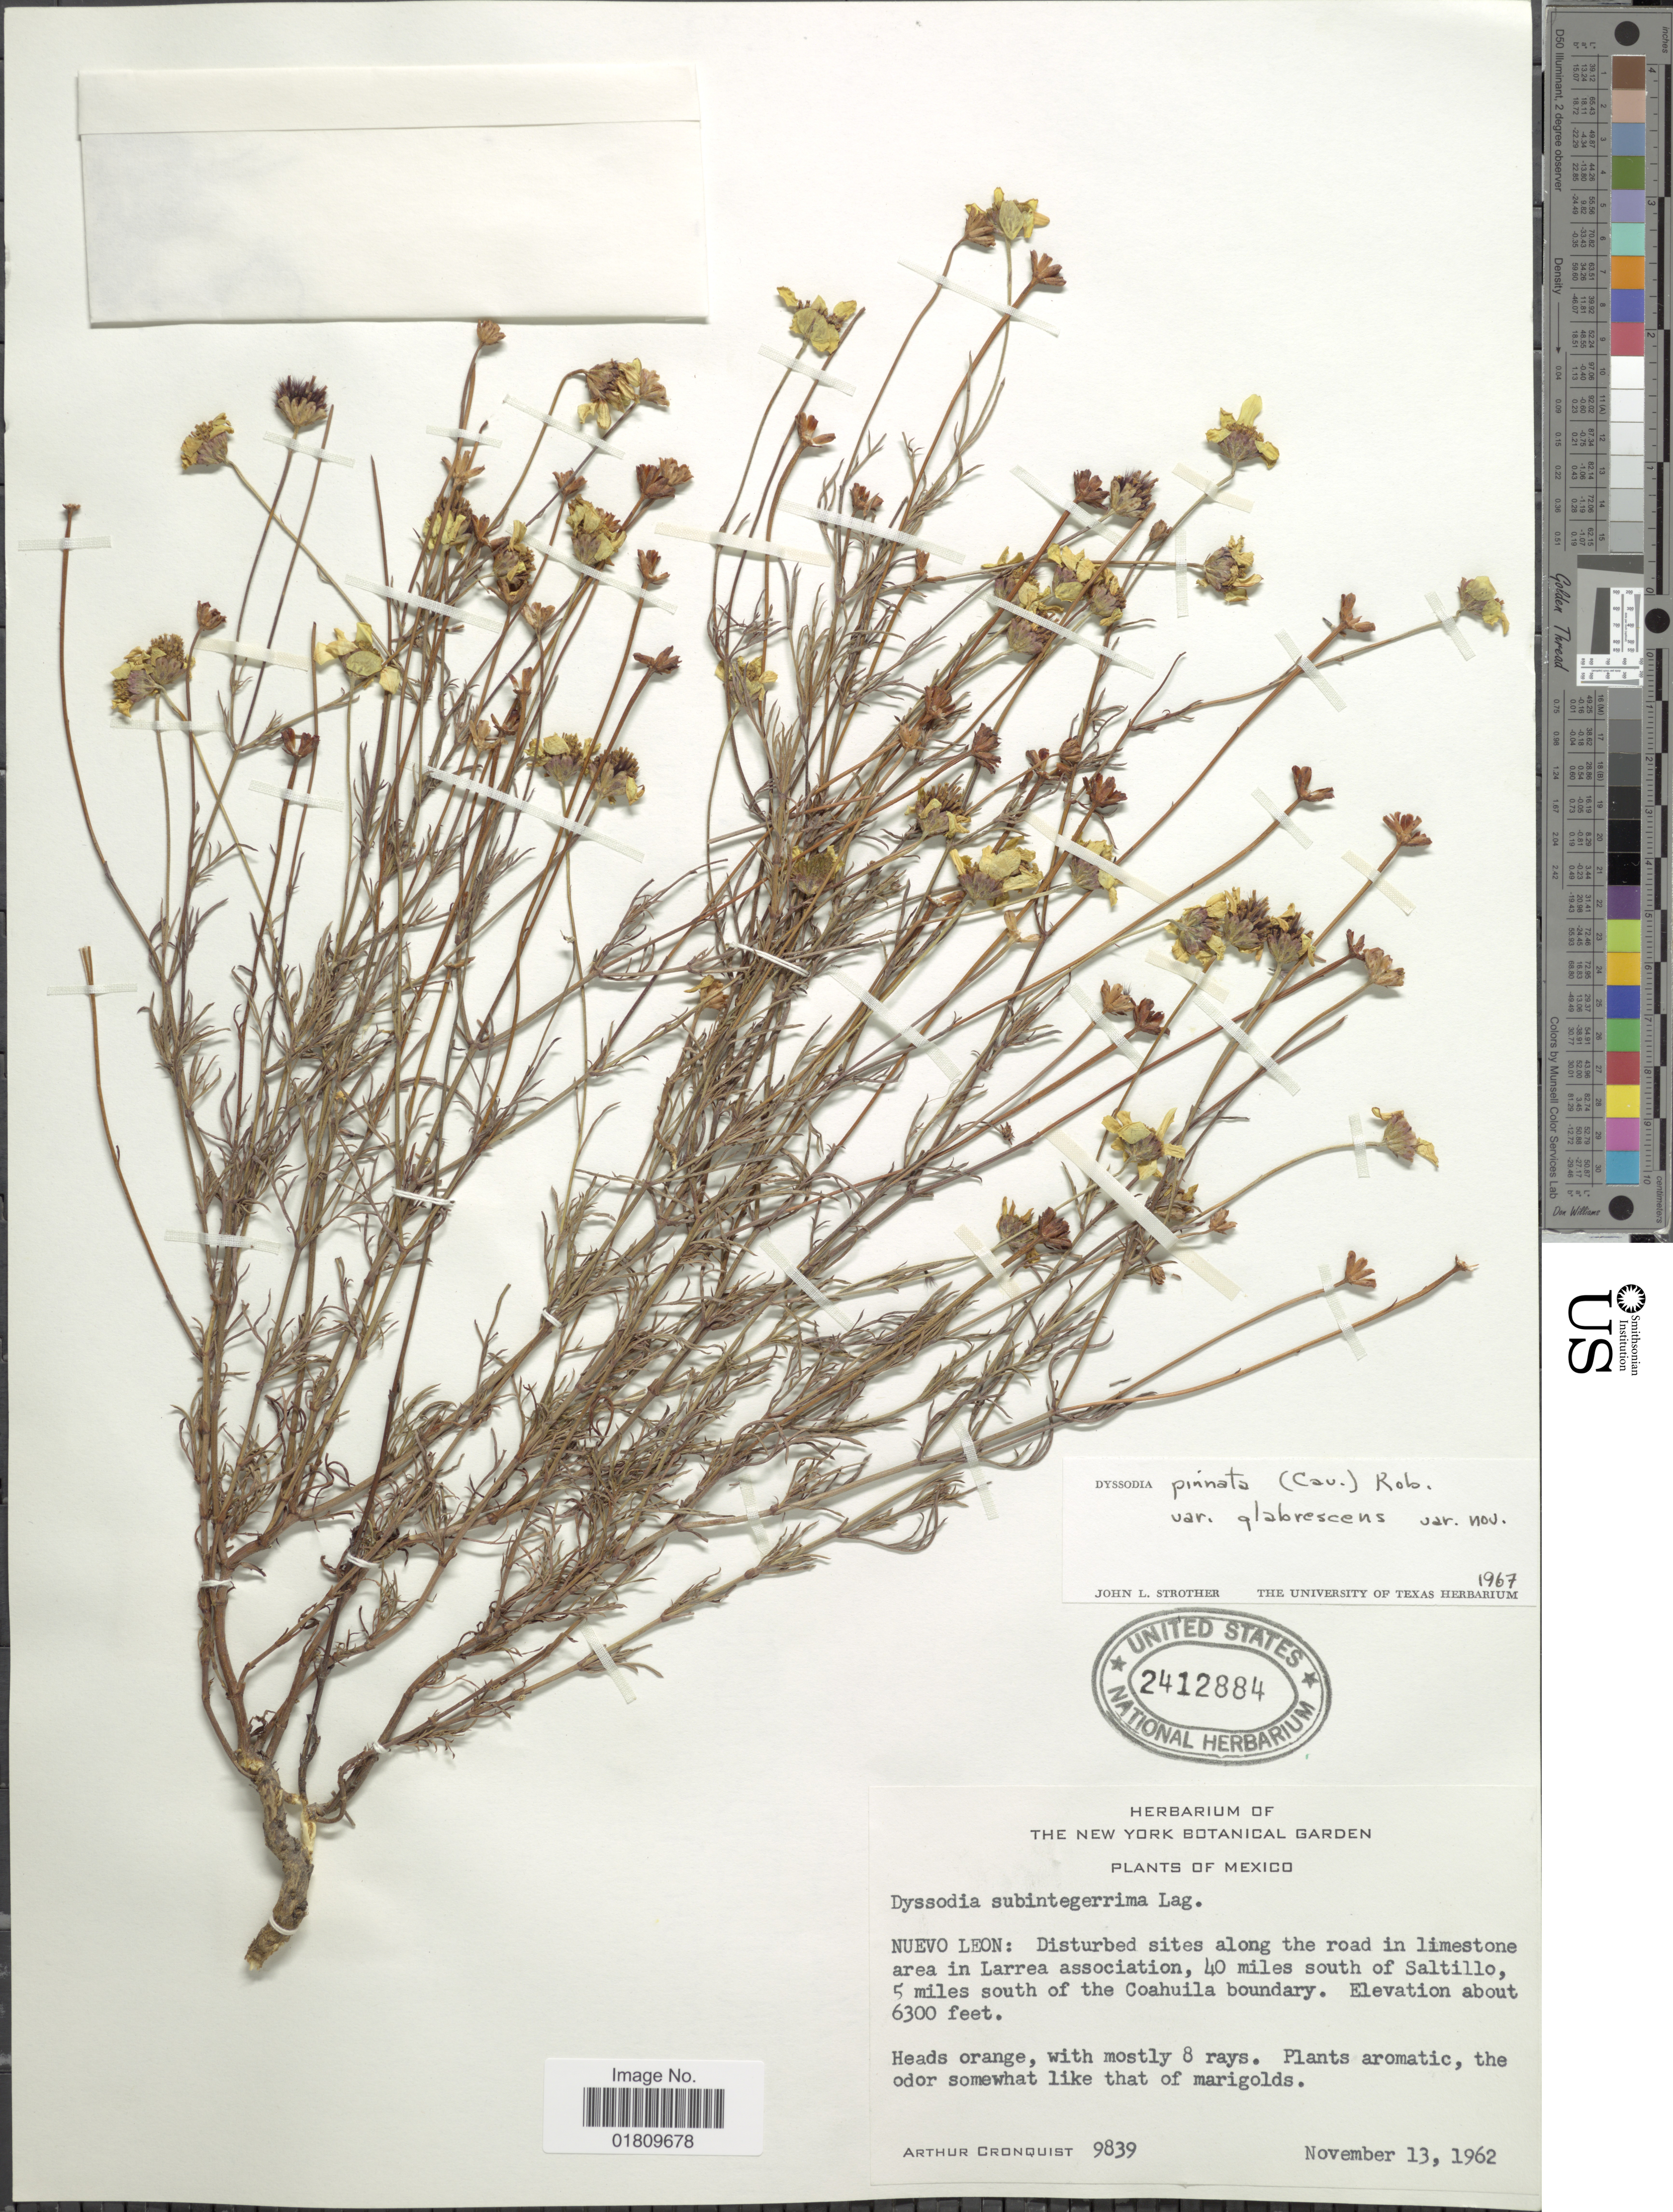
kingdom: Plantae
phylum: Tracheophyta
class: Magnoliopsida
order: Asterales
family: Asteraceae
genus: Dyssodia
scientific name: Dyssodia pinnata var. glabrescens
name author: Strother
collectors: A. J. Cronquist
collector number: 9839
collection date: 1962-11-13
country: Mexico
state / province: Nuevo León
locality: Disturbed sites along the road in limestone area in Larrea association, 40 miles south of Saltillo, 5 miles south of the Coahuila boundary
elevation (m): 1920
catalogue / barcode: US 2412884